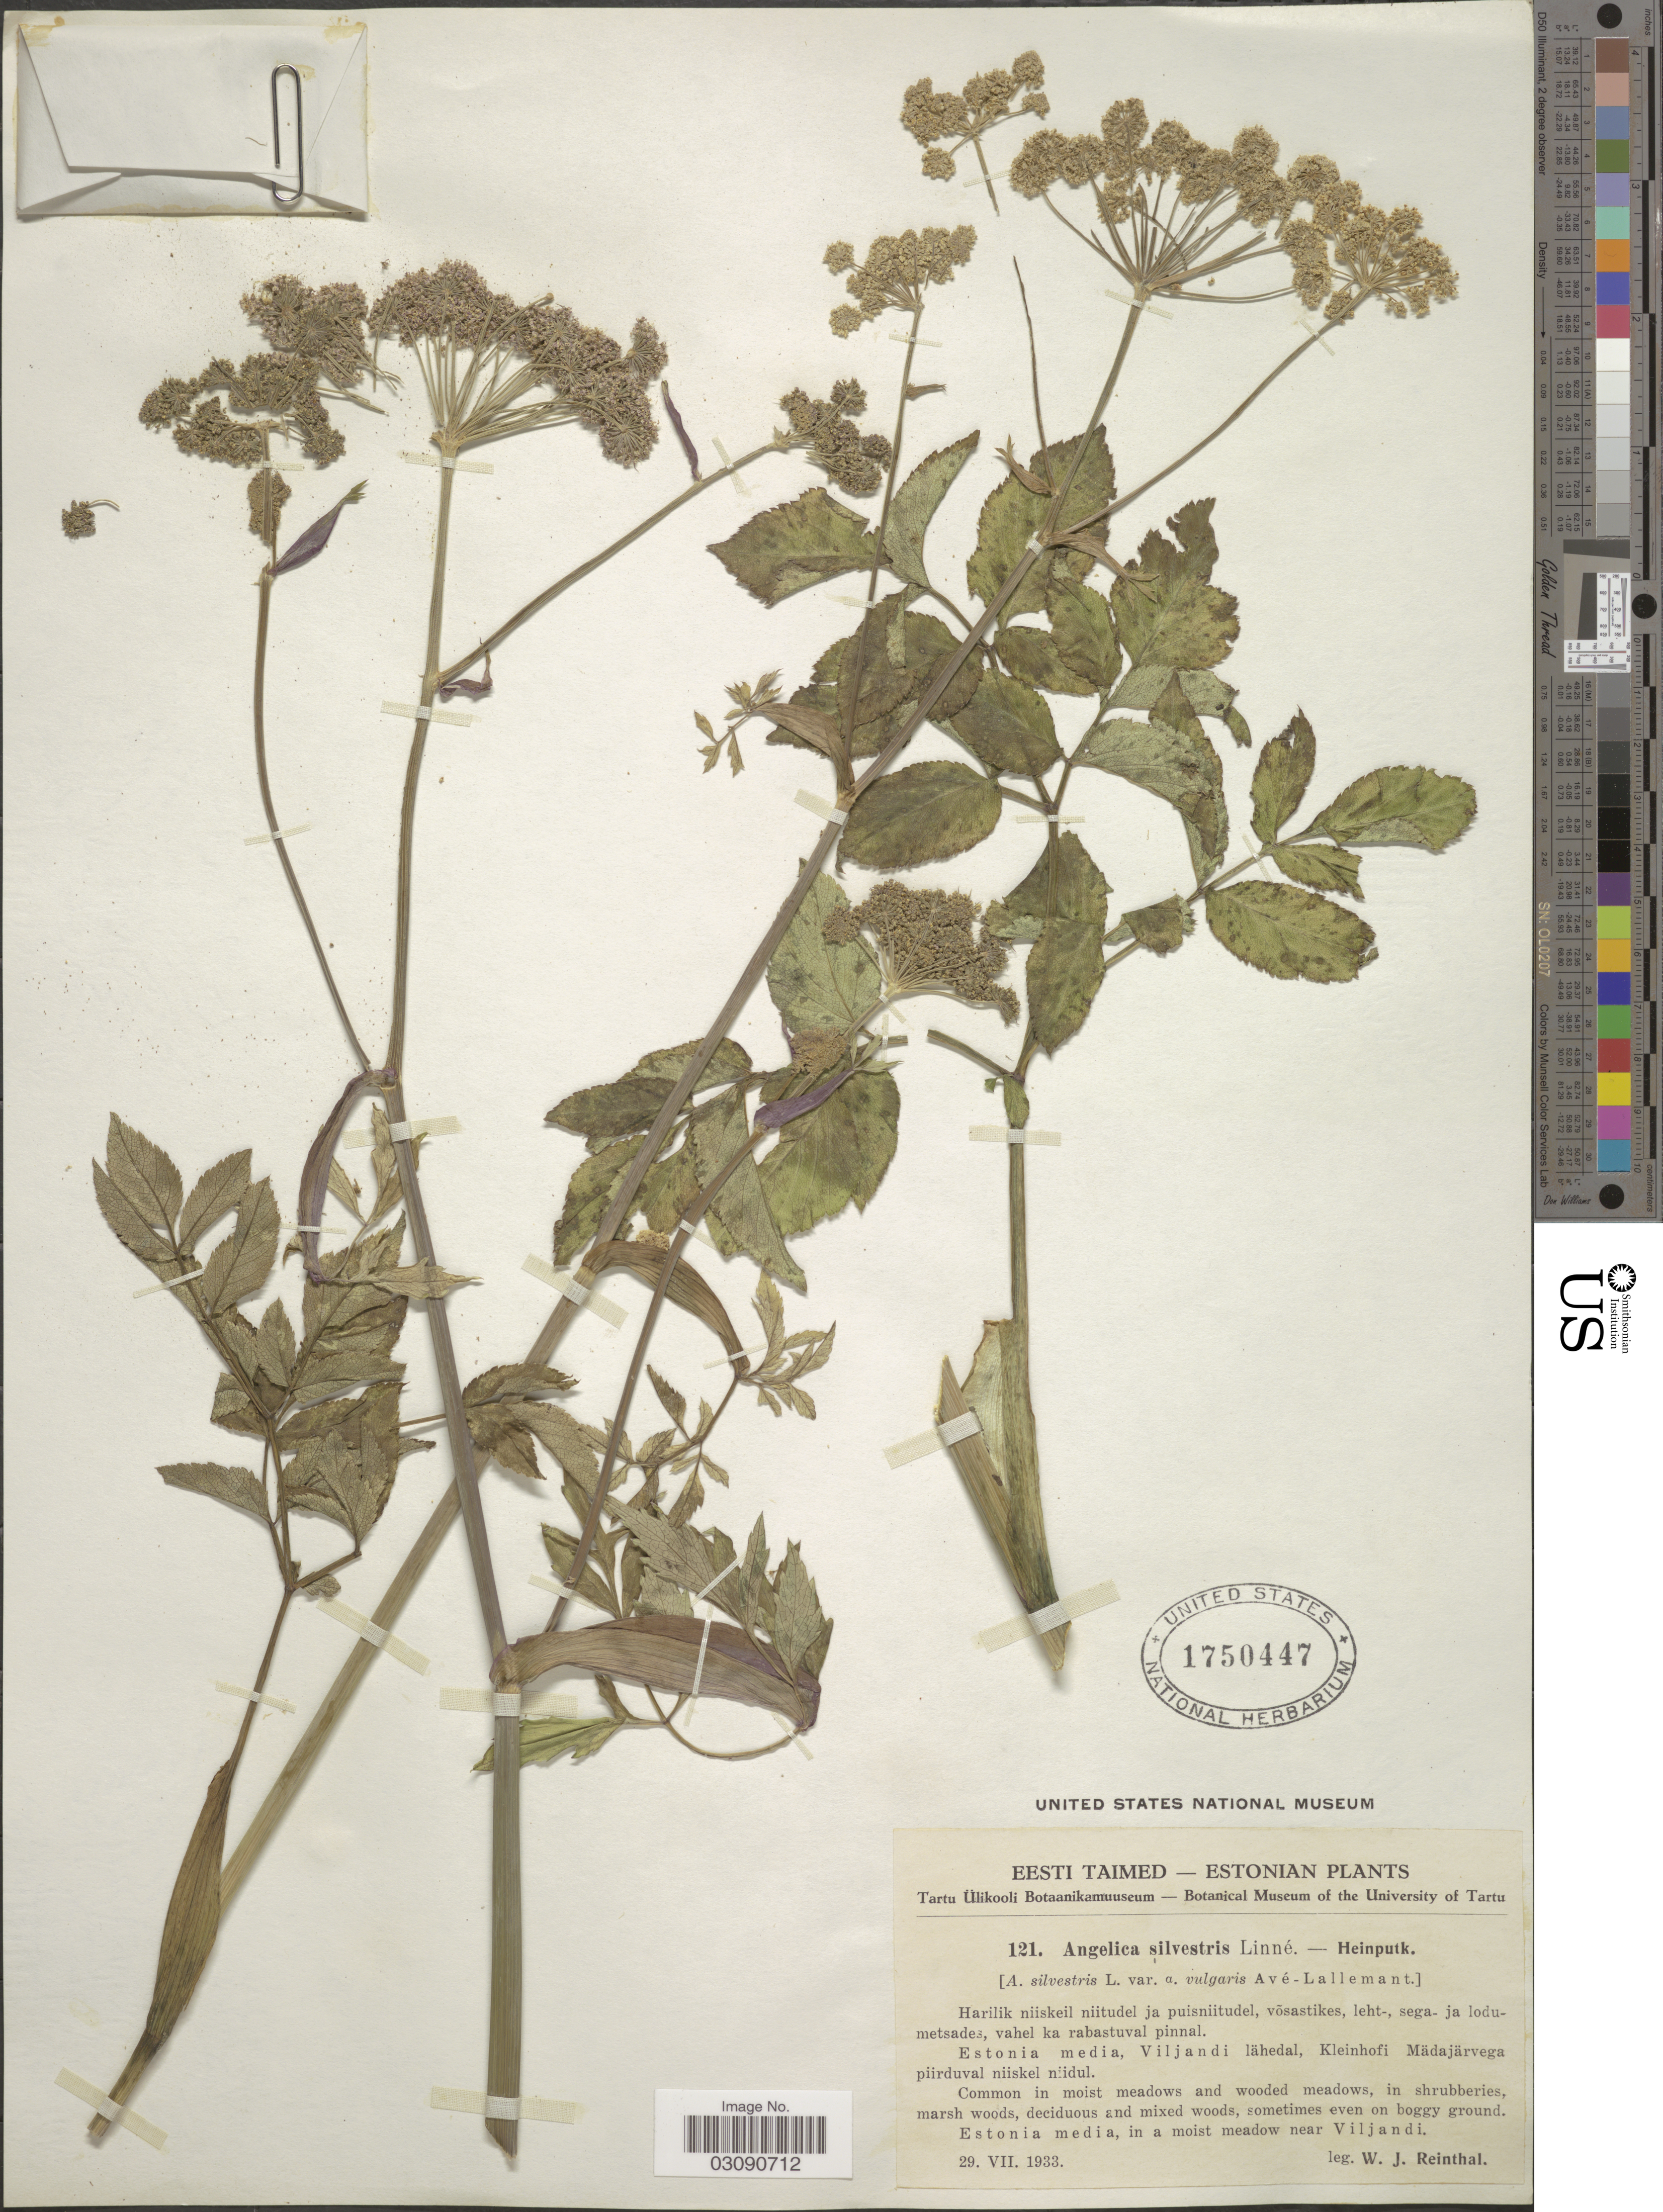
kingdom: Plantae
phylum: Tracheophyta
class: Magnoliopsida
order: Apiales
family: Apiaceae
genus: Angelica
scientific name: Angelica sylvestris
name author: L.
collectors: W. Reinthal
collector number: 121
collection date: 1933-07-29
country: Estonia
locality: Estonian media, Viljandi lähedal, Kleinhofi Mädajärvega pirrduval nisskel niidul.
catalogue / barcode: US 1750447